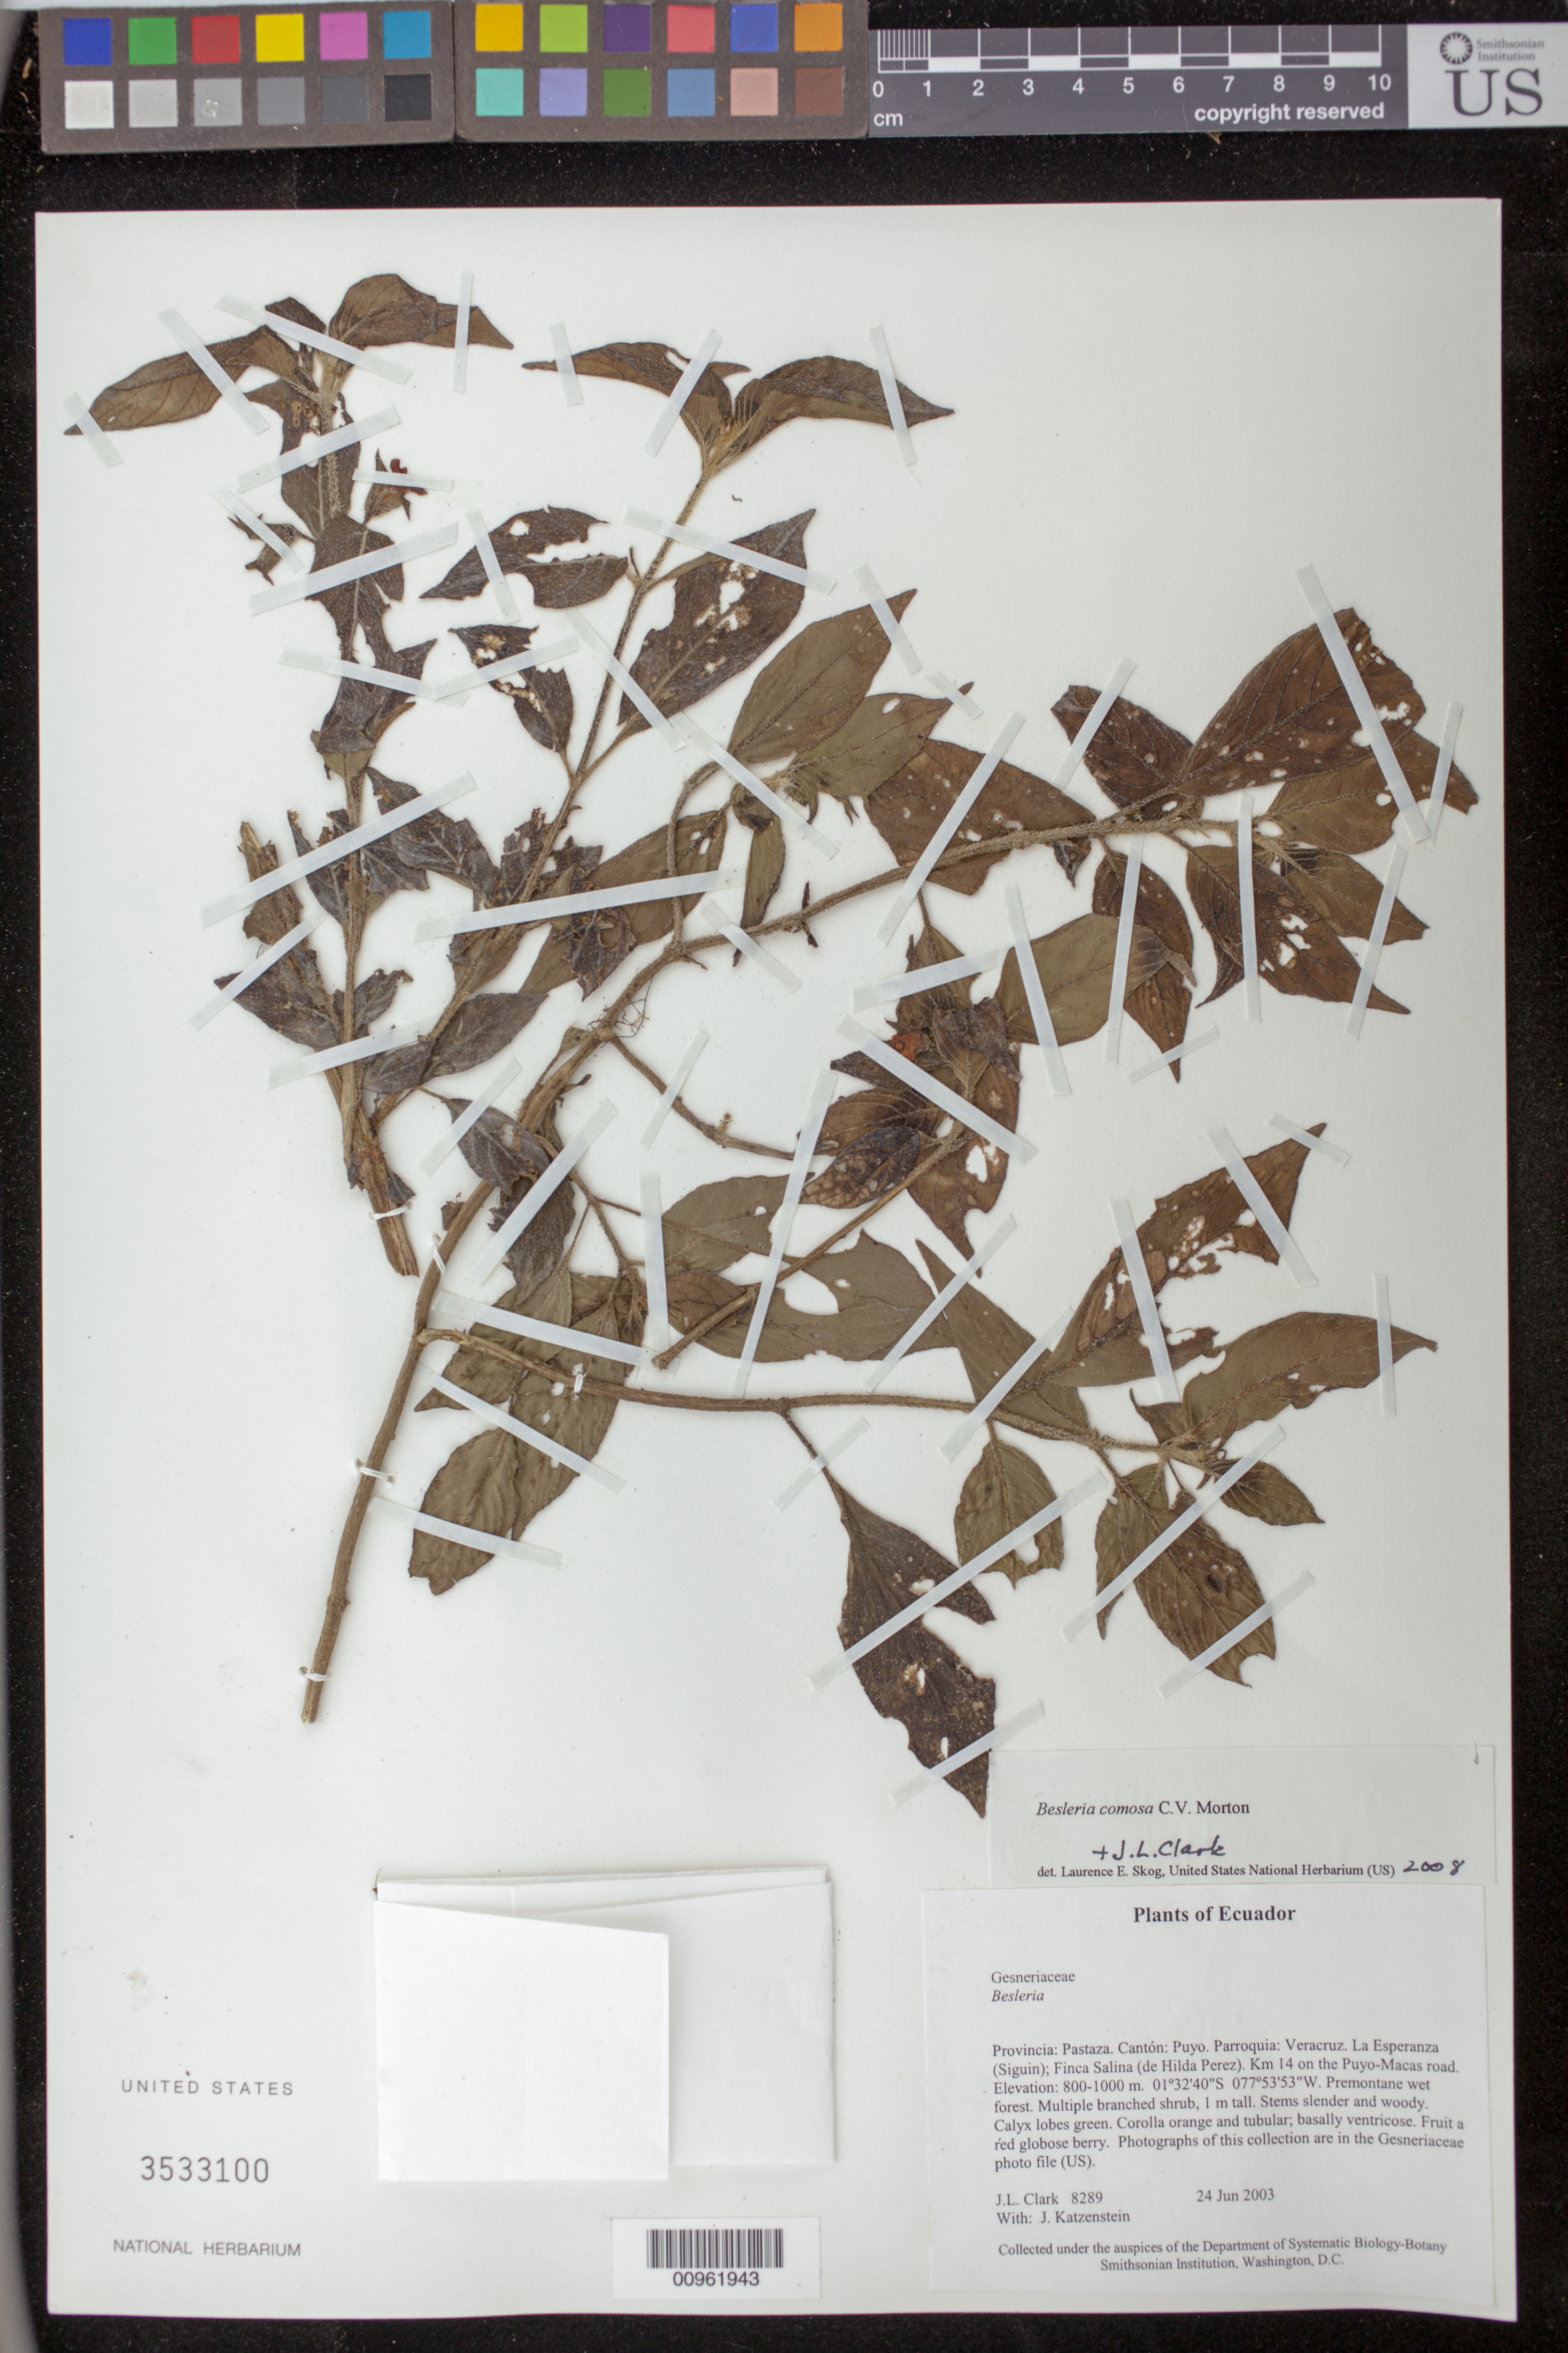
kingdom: Plantae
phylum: Tracheophyta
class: Magnoliopsida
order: Lamiales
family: Gesneriaceae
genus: Besleria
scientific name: Besleria comosa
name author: C.V. Morton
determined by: Clark, J. L.; Skog, Laurence E.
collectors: J. L. Clark & J. Katzenstein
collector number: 8289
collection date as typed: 24 Jun 2003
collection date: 2003-06-24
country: Ecuador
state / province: Pastaza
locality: Puyo. Parroquia: Veracruz. La Esperanza (Siguin); Finca Salina (de Hilda Perez). Km 14 on the Puyo-Macas road.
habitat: Premontane wet forest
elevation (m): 800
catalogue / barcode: US 3533100